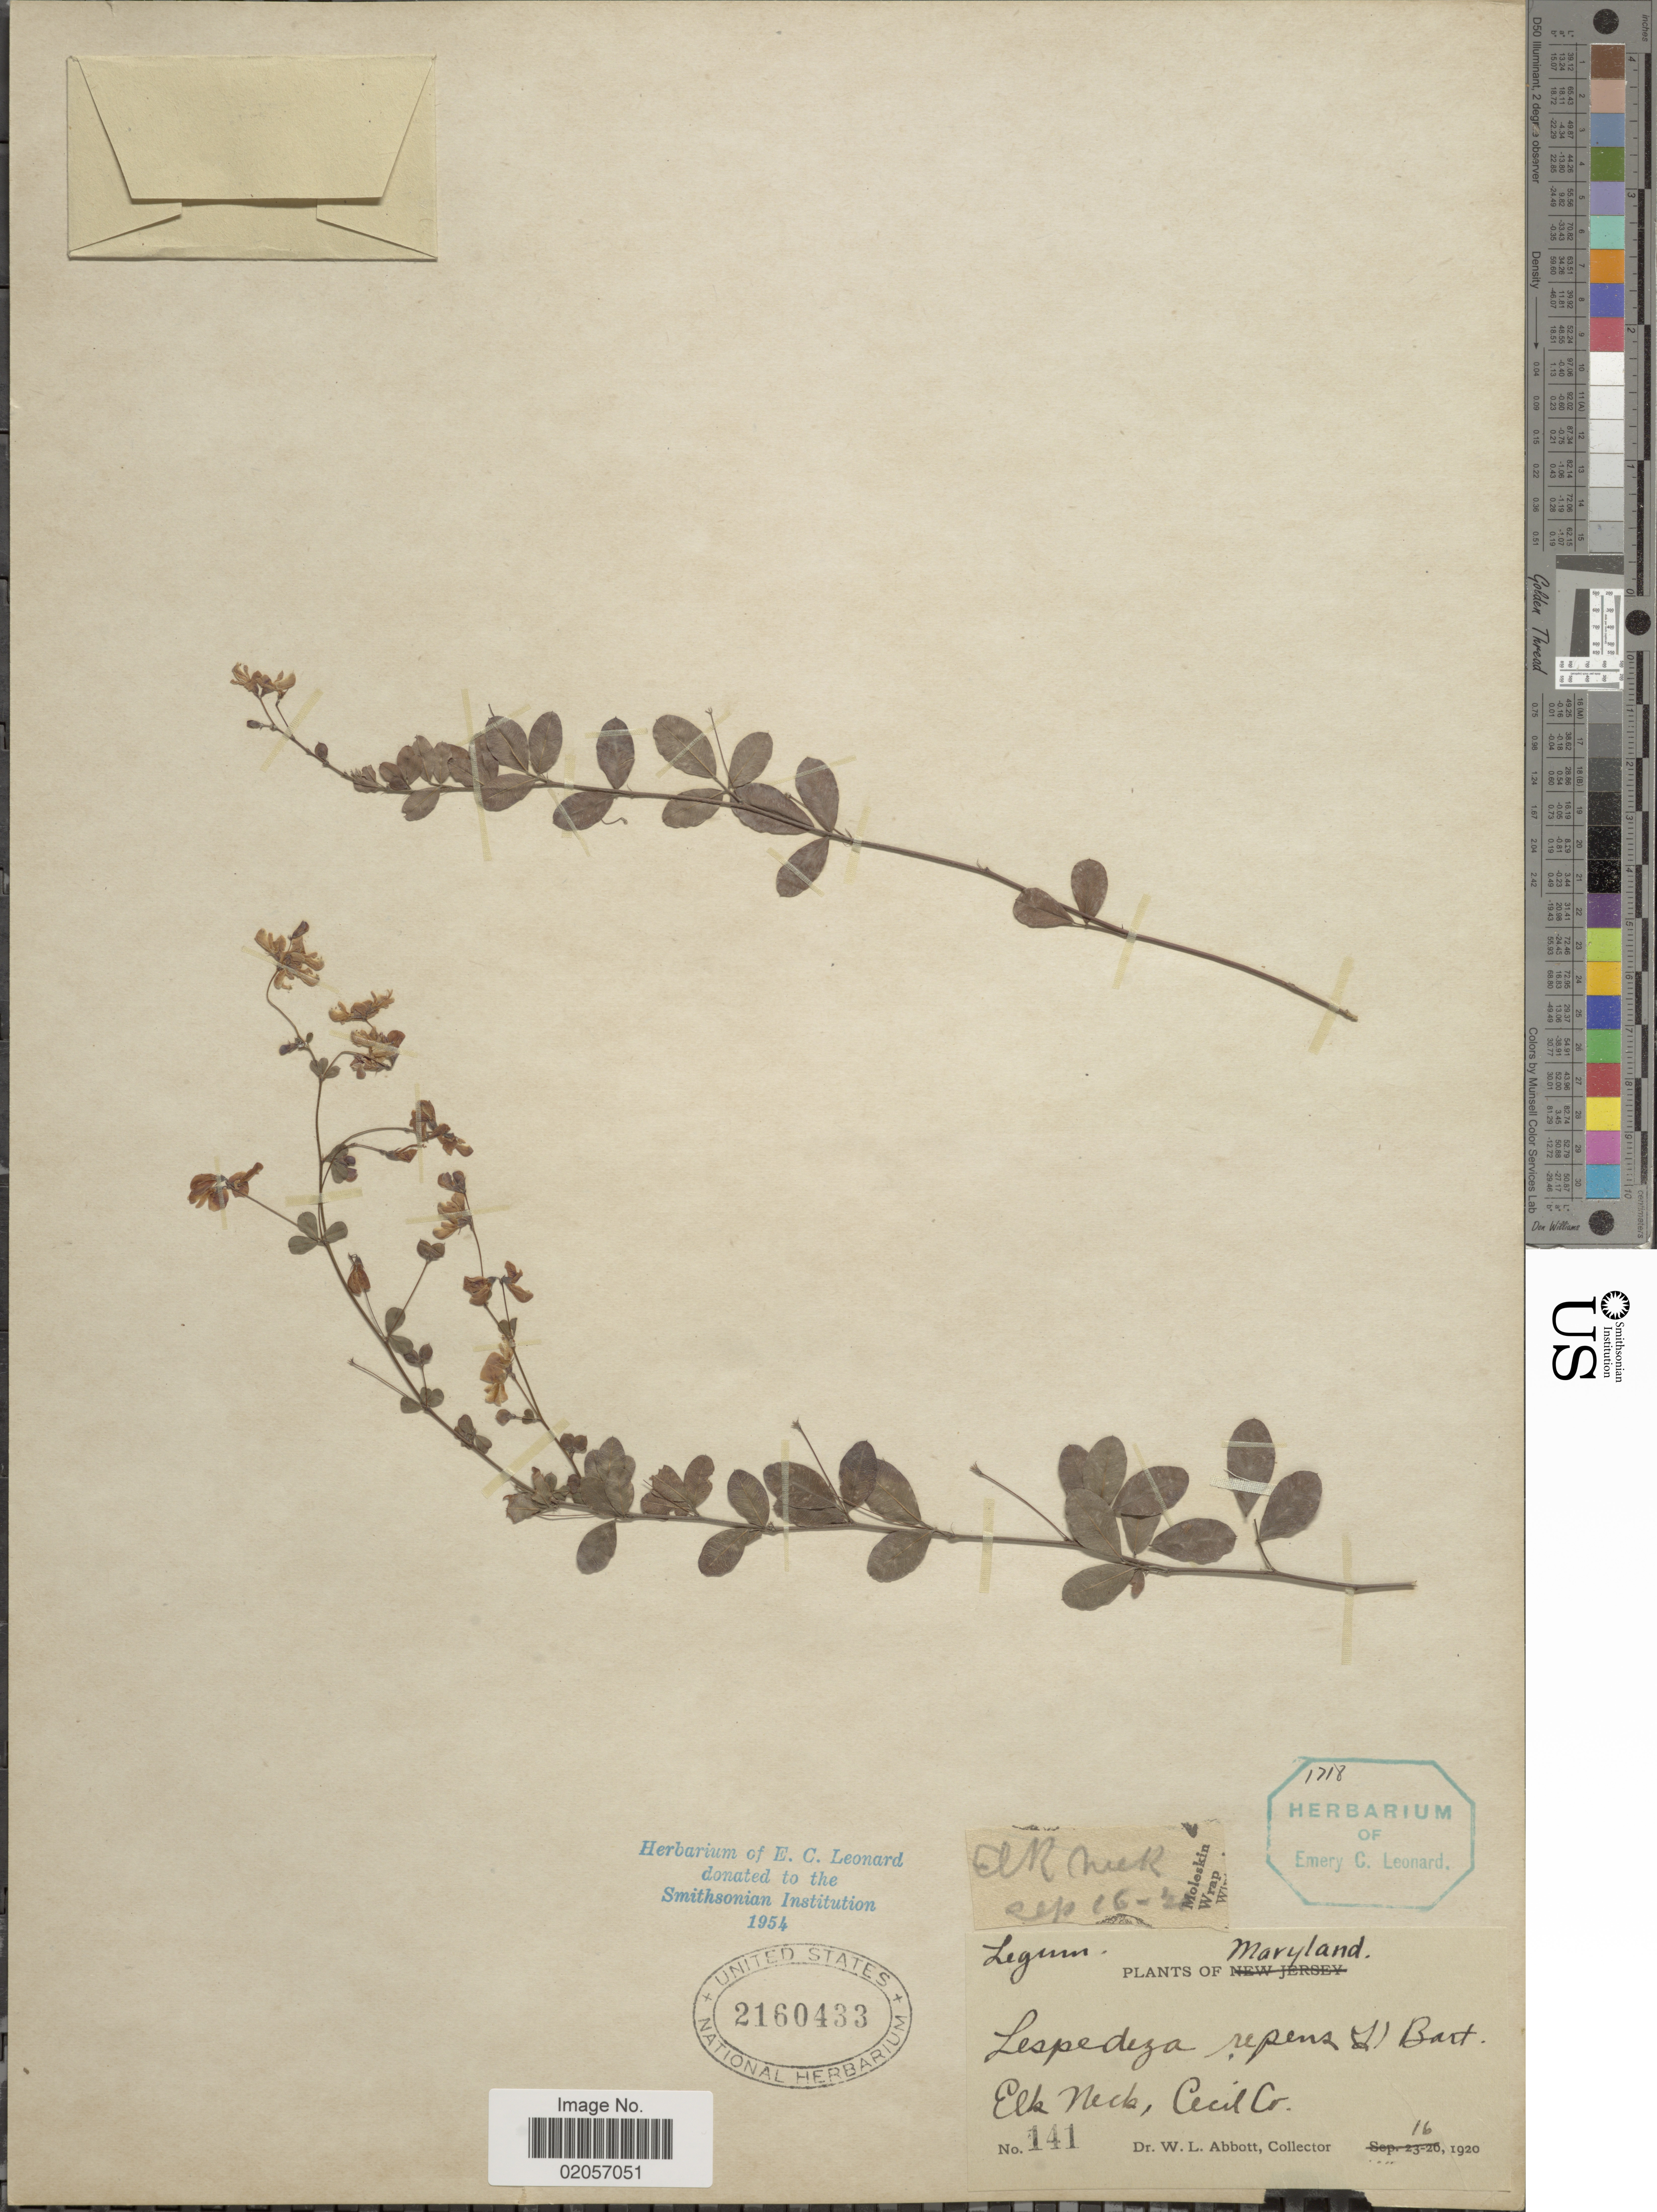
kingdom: Plantae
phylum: Tracheophyta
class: Magnoliopsida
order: Fabales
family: Fabaceae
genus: Lespedeza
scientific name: Lespedeza repens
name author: (L.) W.P.C. Barton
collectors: W. L. Abbott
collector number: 141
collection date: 1920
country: United States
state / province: Maryland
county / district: Cecil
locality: Elk Neck, Cecil Co.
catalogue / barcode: US 2160433